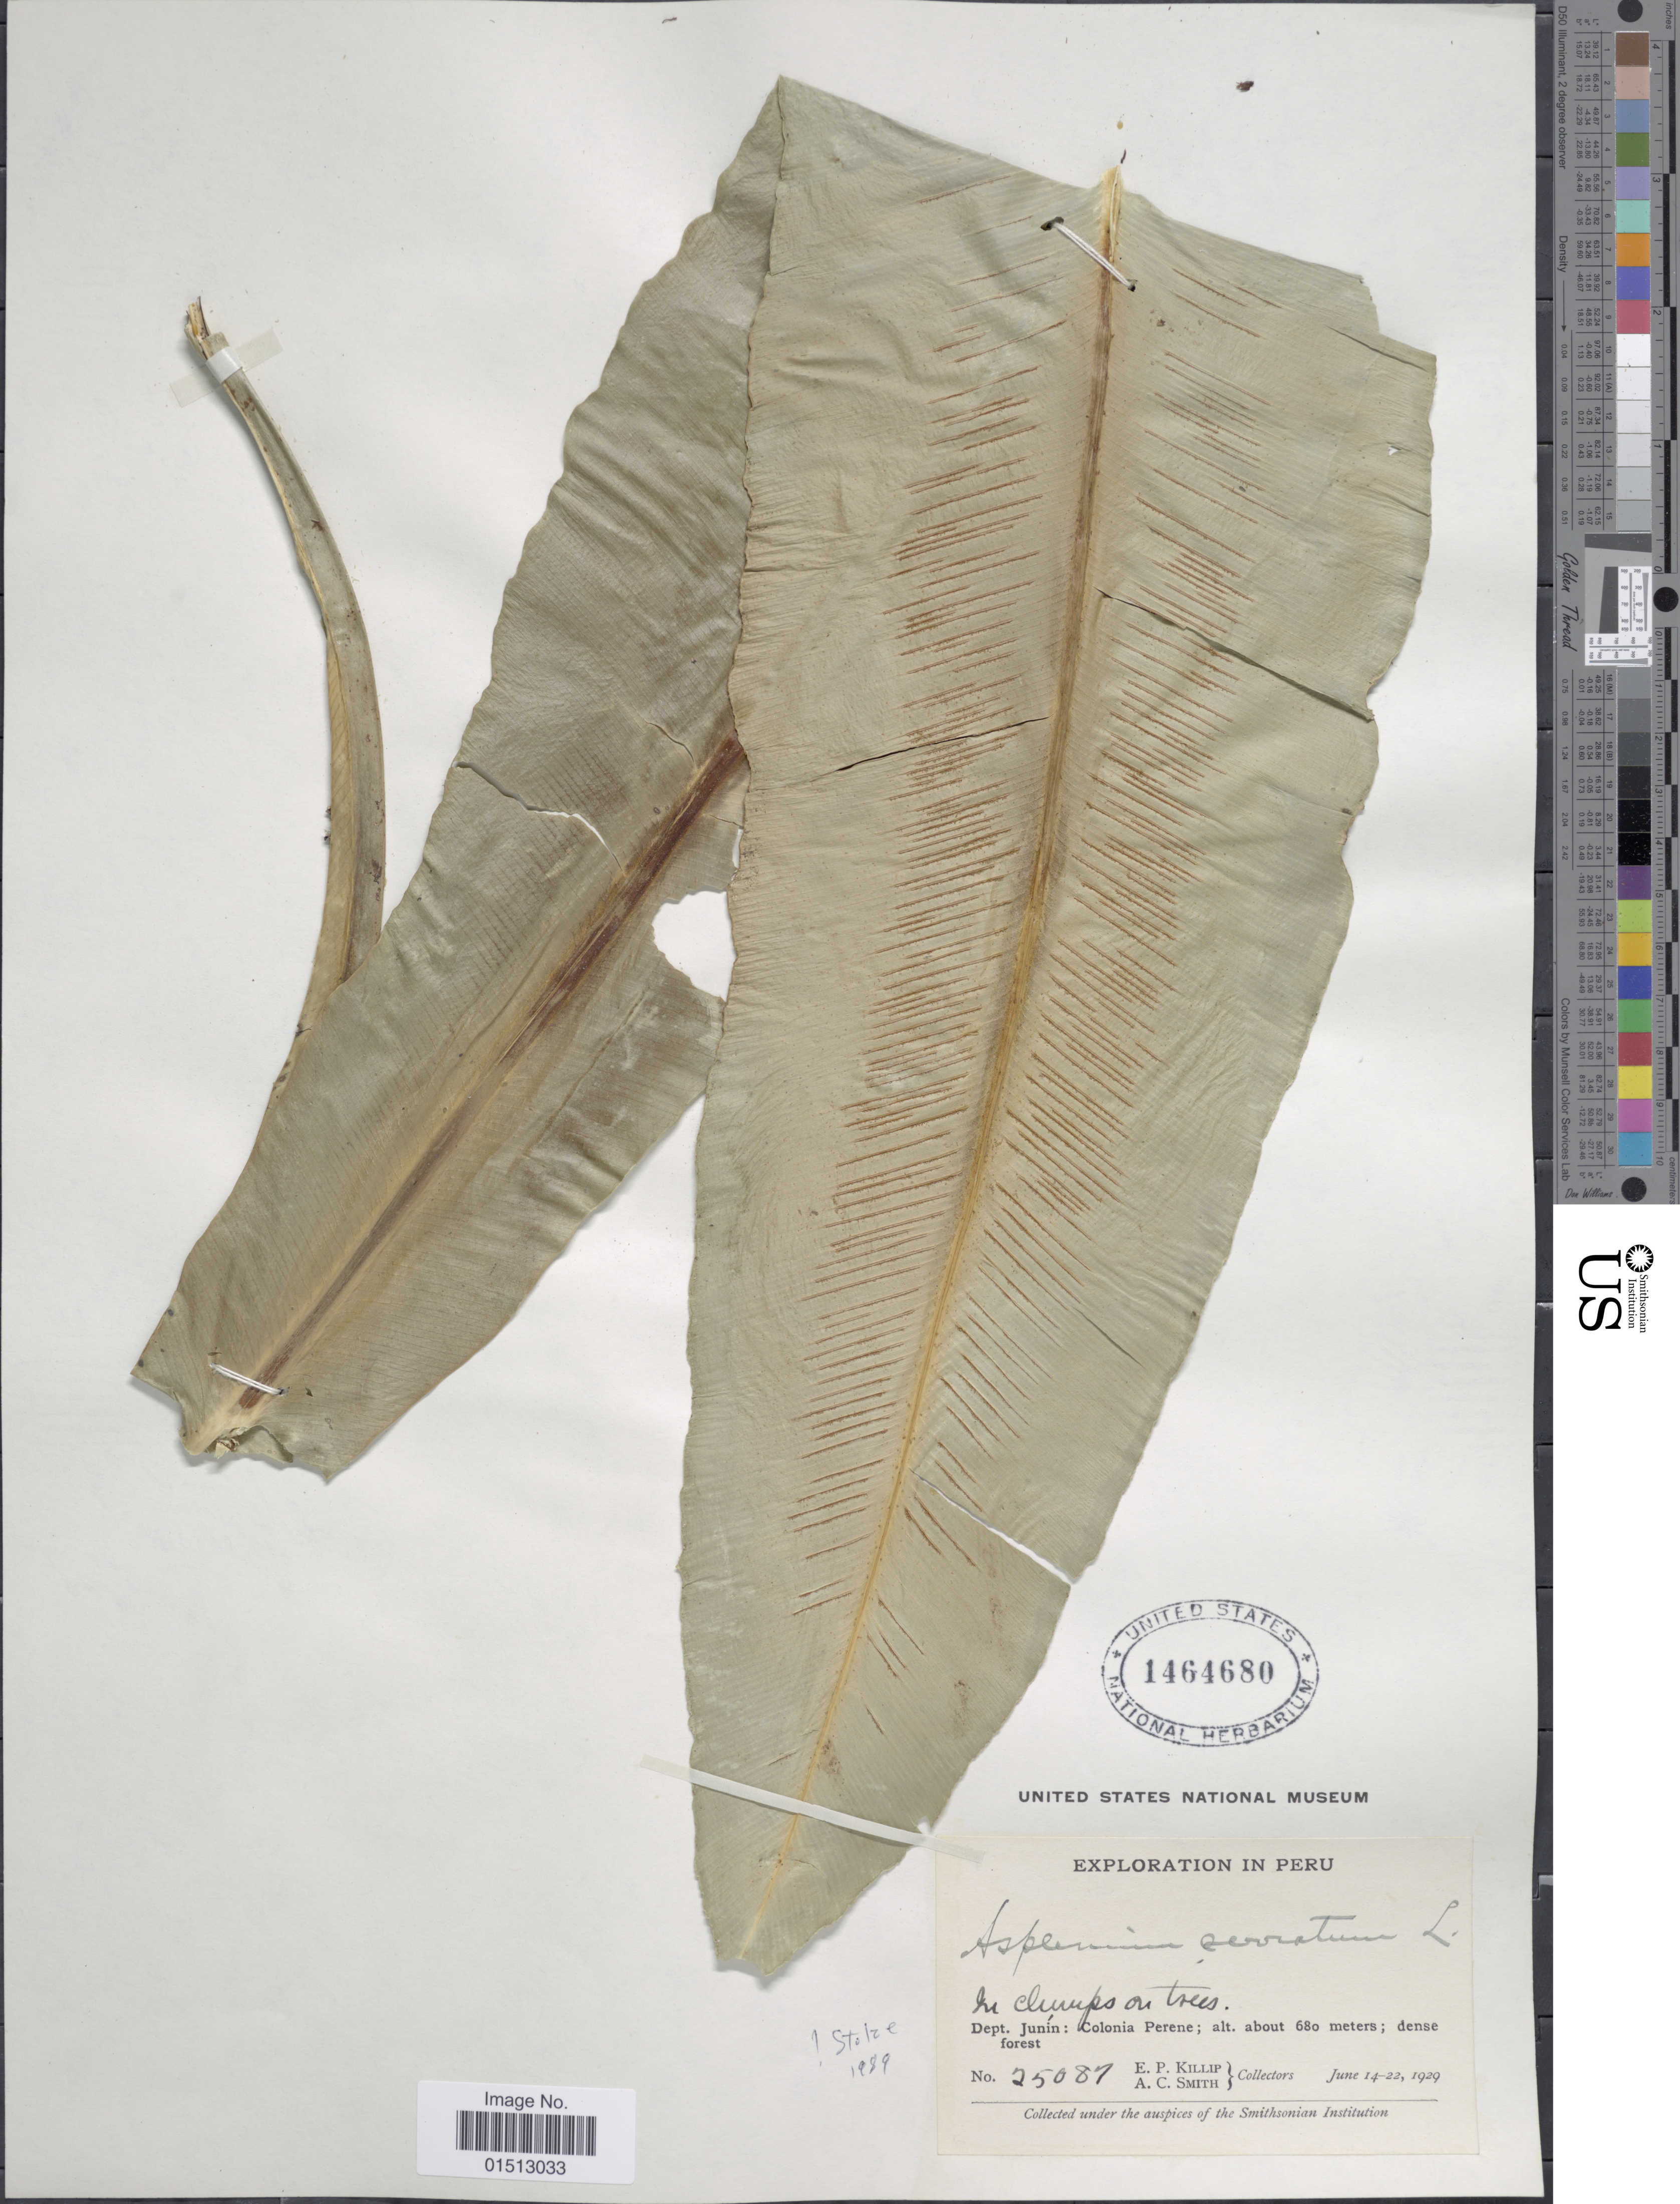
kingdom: Plantae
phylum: Tracheophyta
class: Polypodiopsida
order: Polypodiales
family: Aspleniaceae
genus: Asplenium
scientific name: Asplenium serratum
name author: L.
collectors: E. P. Killip & A. C. Smith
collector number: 25087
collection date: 1929-06-14/1929-06-22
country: Peru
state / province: Junín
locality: Peru, Dept. Junin: Colonia Perene.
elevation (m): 680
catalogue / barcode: US 1464680